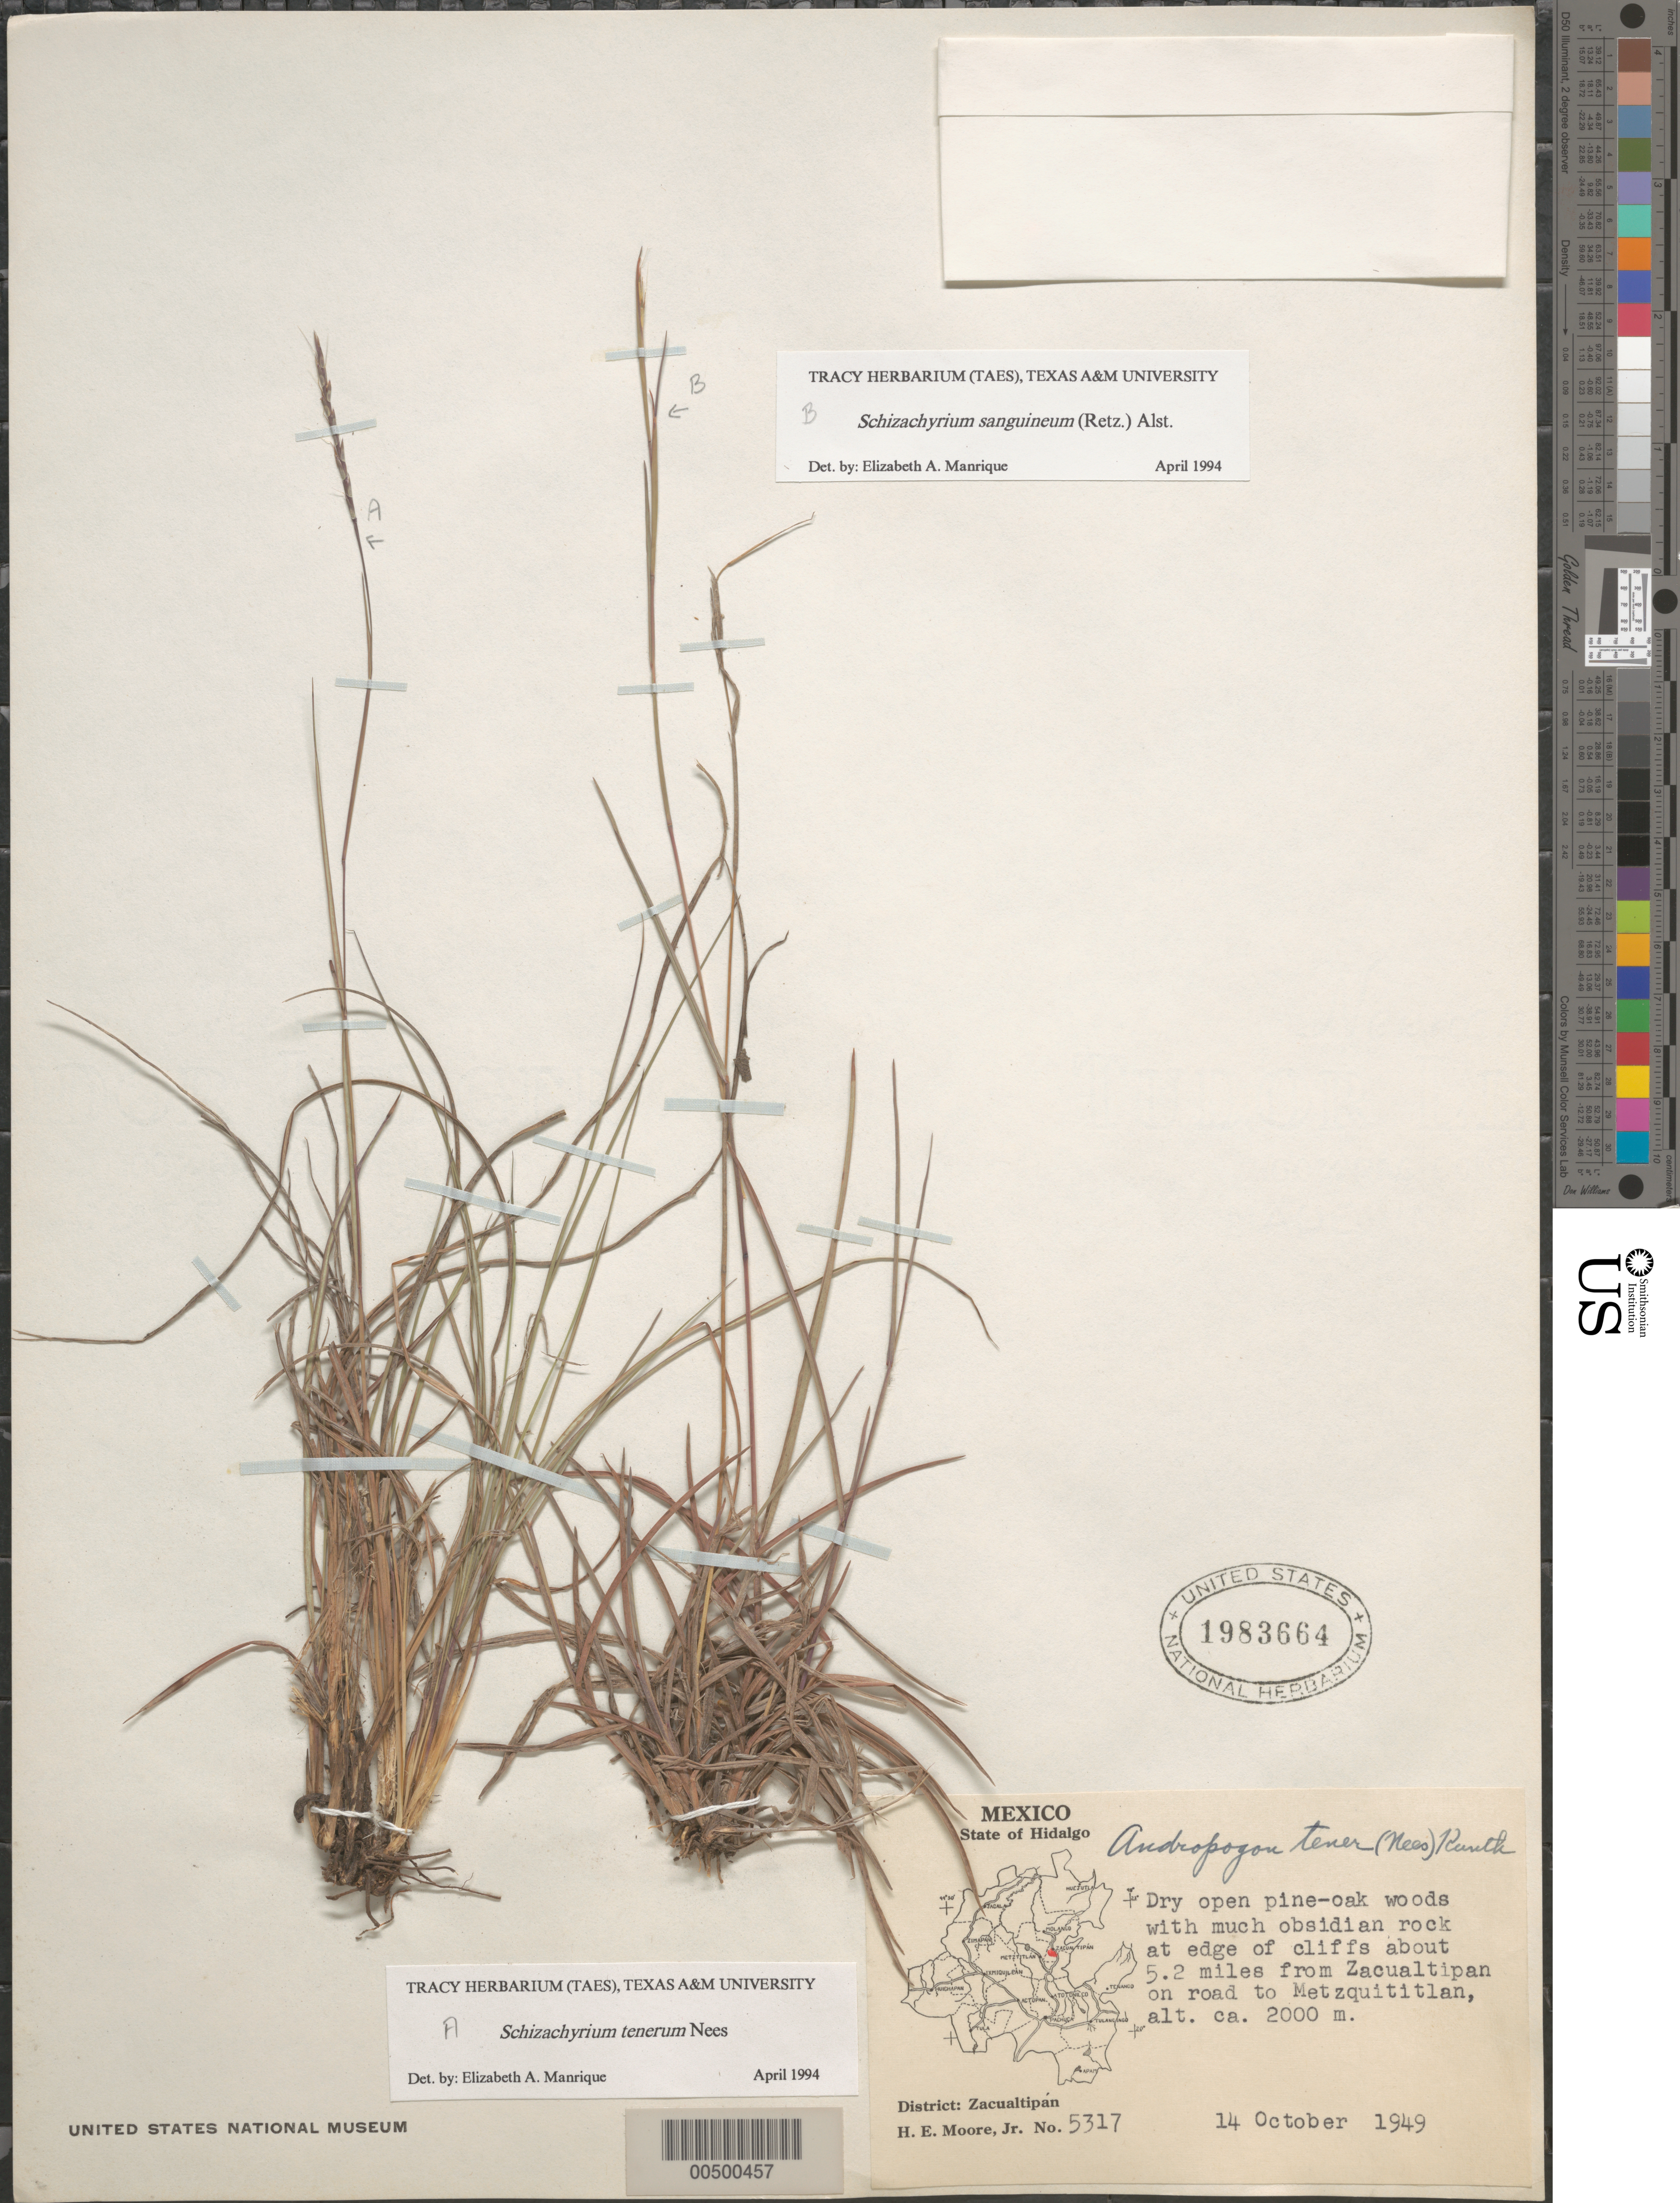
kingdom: Plantae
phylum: Tracheophyta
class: Liliopsida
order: Poales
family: Poaceae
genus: Schizachyrium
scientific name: Schizachyrium tenerum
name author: Nees in Mart.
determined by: Manrique, E. A.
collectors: H. E. Moore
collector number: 5317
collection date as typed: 14 Oct 1949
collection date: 1949-10-14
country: Mexico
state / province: Hidalgo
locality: About 5.2 mi from Zacualtipan on road to Metzquititlan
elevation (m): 2000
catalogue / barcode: US 1983664